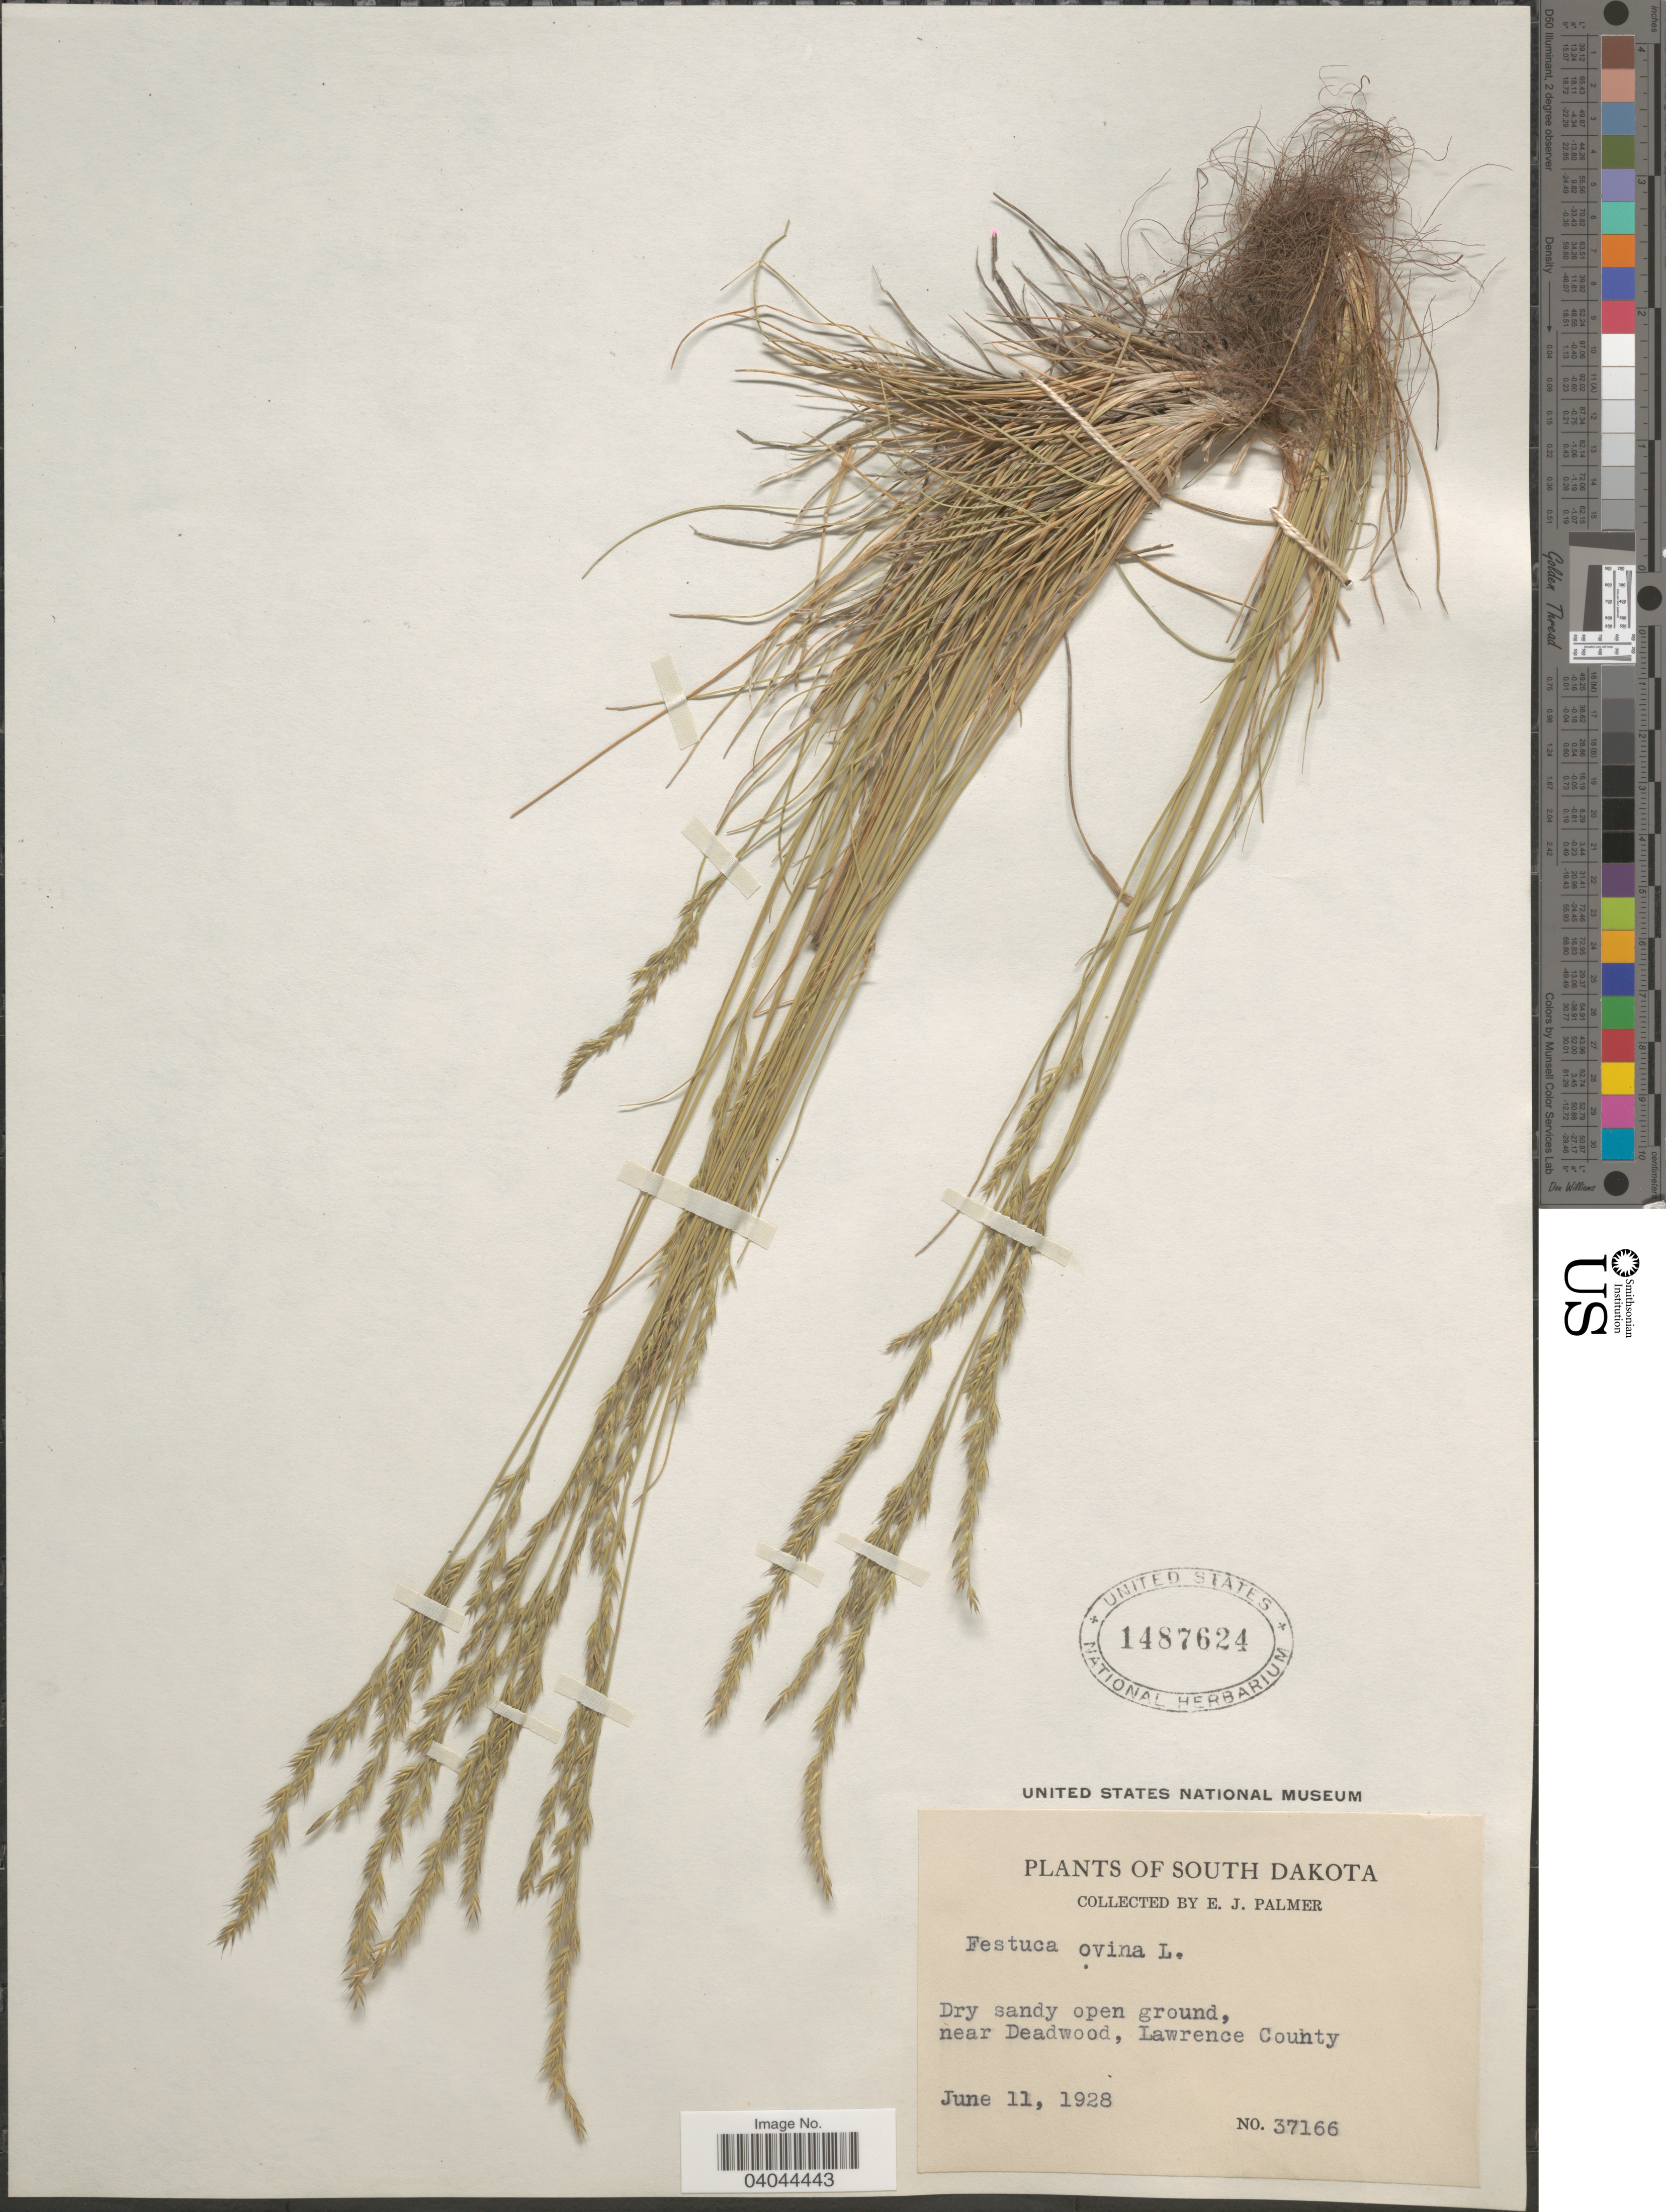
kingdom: Plantae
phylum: Tracheophyta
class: Liliopsida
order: Poales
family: Poaceae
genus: Festuca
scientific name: Festuca ovina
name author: L.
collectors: E. J. Palmer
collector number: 37166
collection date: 1928-06-11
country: United States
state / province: South Dakota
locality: Dry sandy open ground, near Deadwood, Lawrence County.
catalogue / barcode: US 1487624